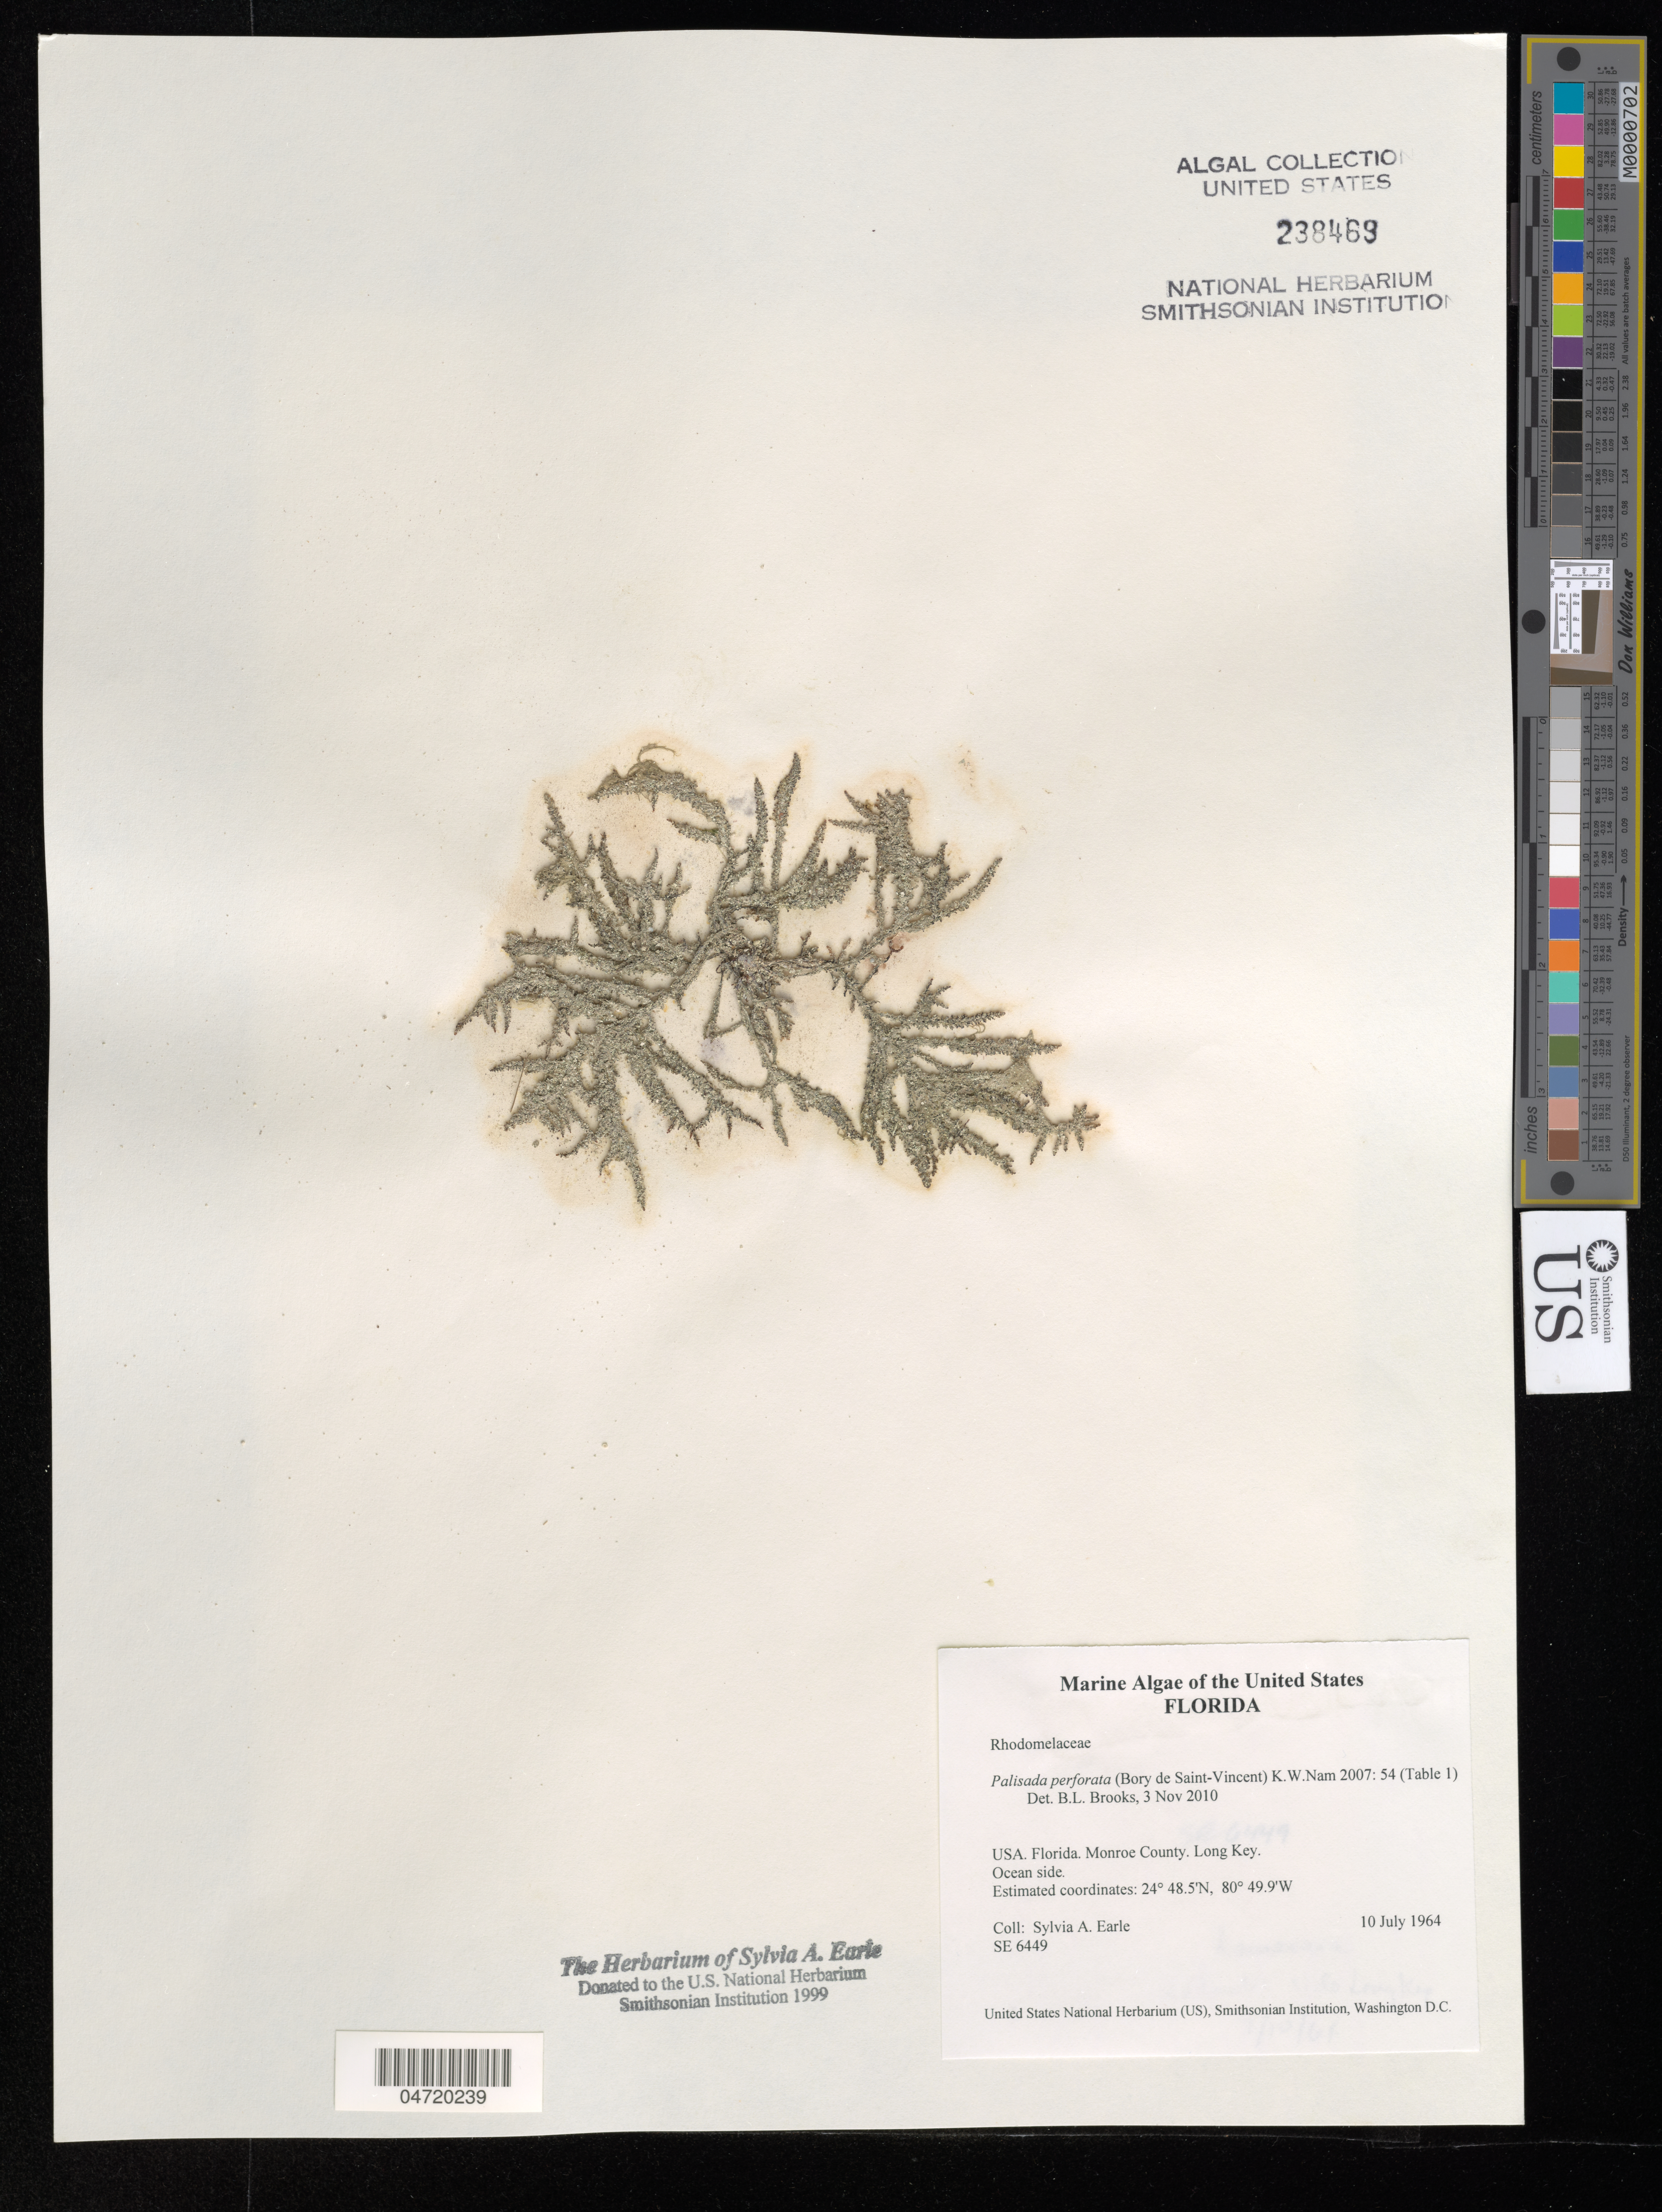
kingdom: Plantae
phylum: Rhodophyta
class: Florideophyceae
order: Ceramiales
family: Rhodomelaceae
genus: Palisada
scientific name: Palisada perforata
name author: (Bory) K.W. Nam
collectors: S. A. Earle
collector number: SE6449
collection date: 1964-07-10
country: United States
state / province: Florida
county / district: Monroe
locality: Monroe County. Long Key. Ocean side.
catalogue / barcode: US 238469